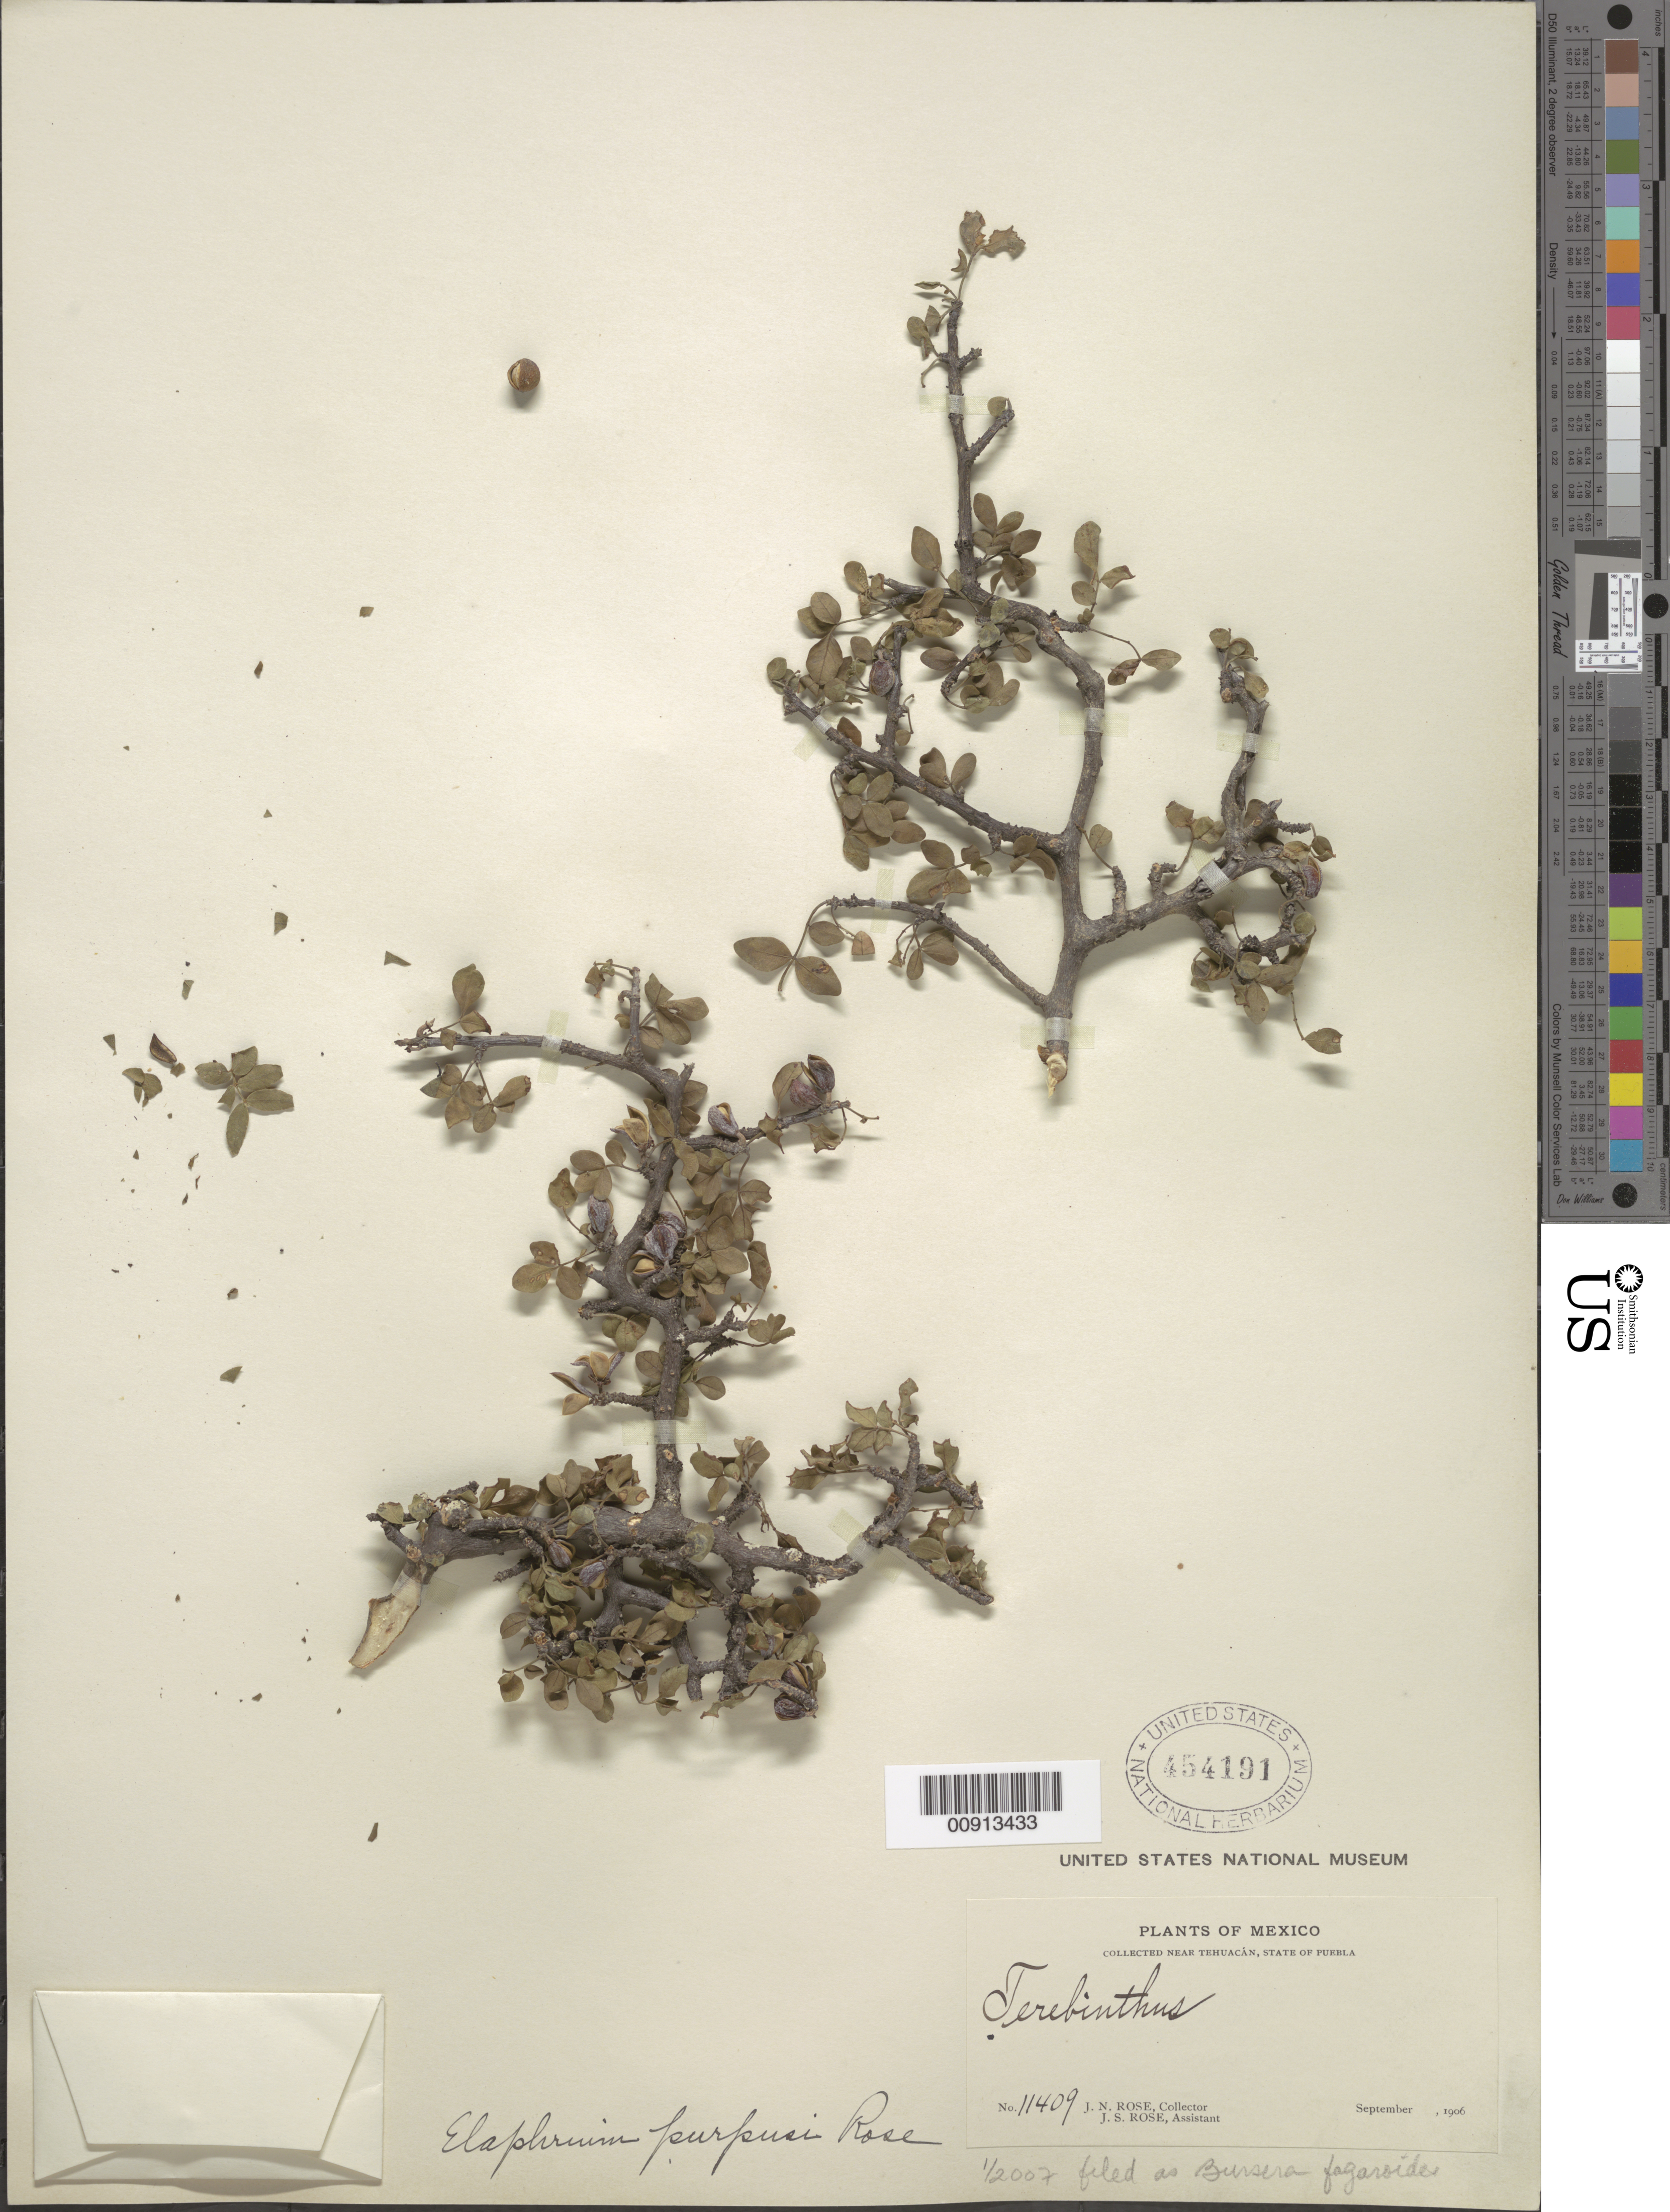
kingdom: Plantae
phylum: Tracheophyta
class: Magnoliopsida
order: Sapindales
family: Burseraceae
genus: Bursera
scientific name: Bursera inaguensis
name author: Britton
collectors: J. N. Rose & J. S. Rose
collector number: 11409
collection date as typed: Sep 1906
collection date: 1906-09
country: Mexico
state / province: Puebla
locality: Near Tehuacán, State of Puebla.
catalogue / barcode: US 454191